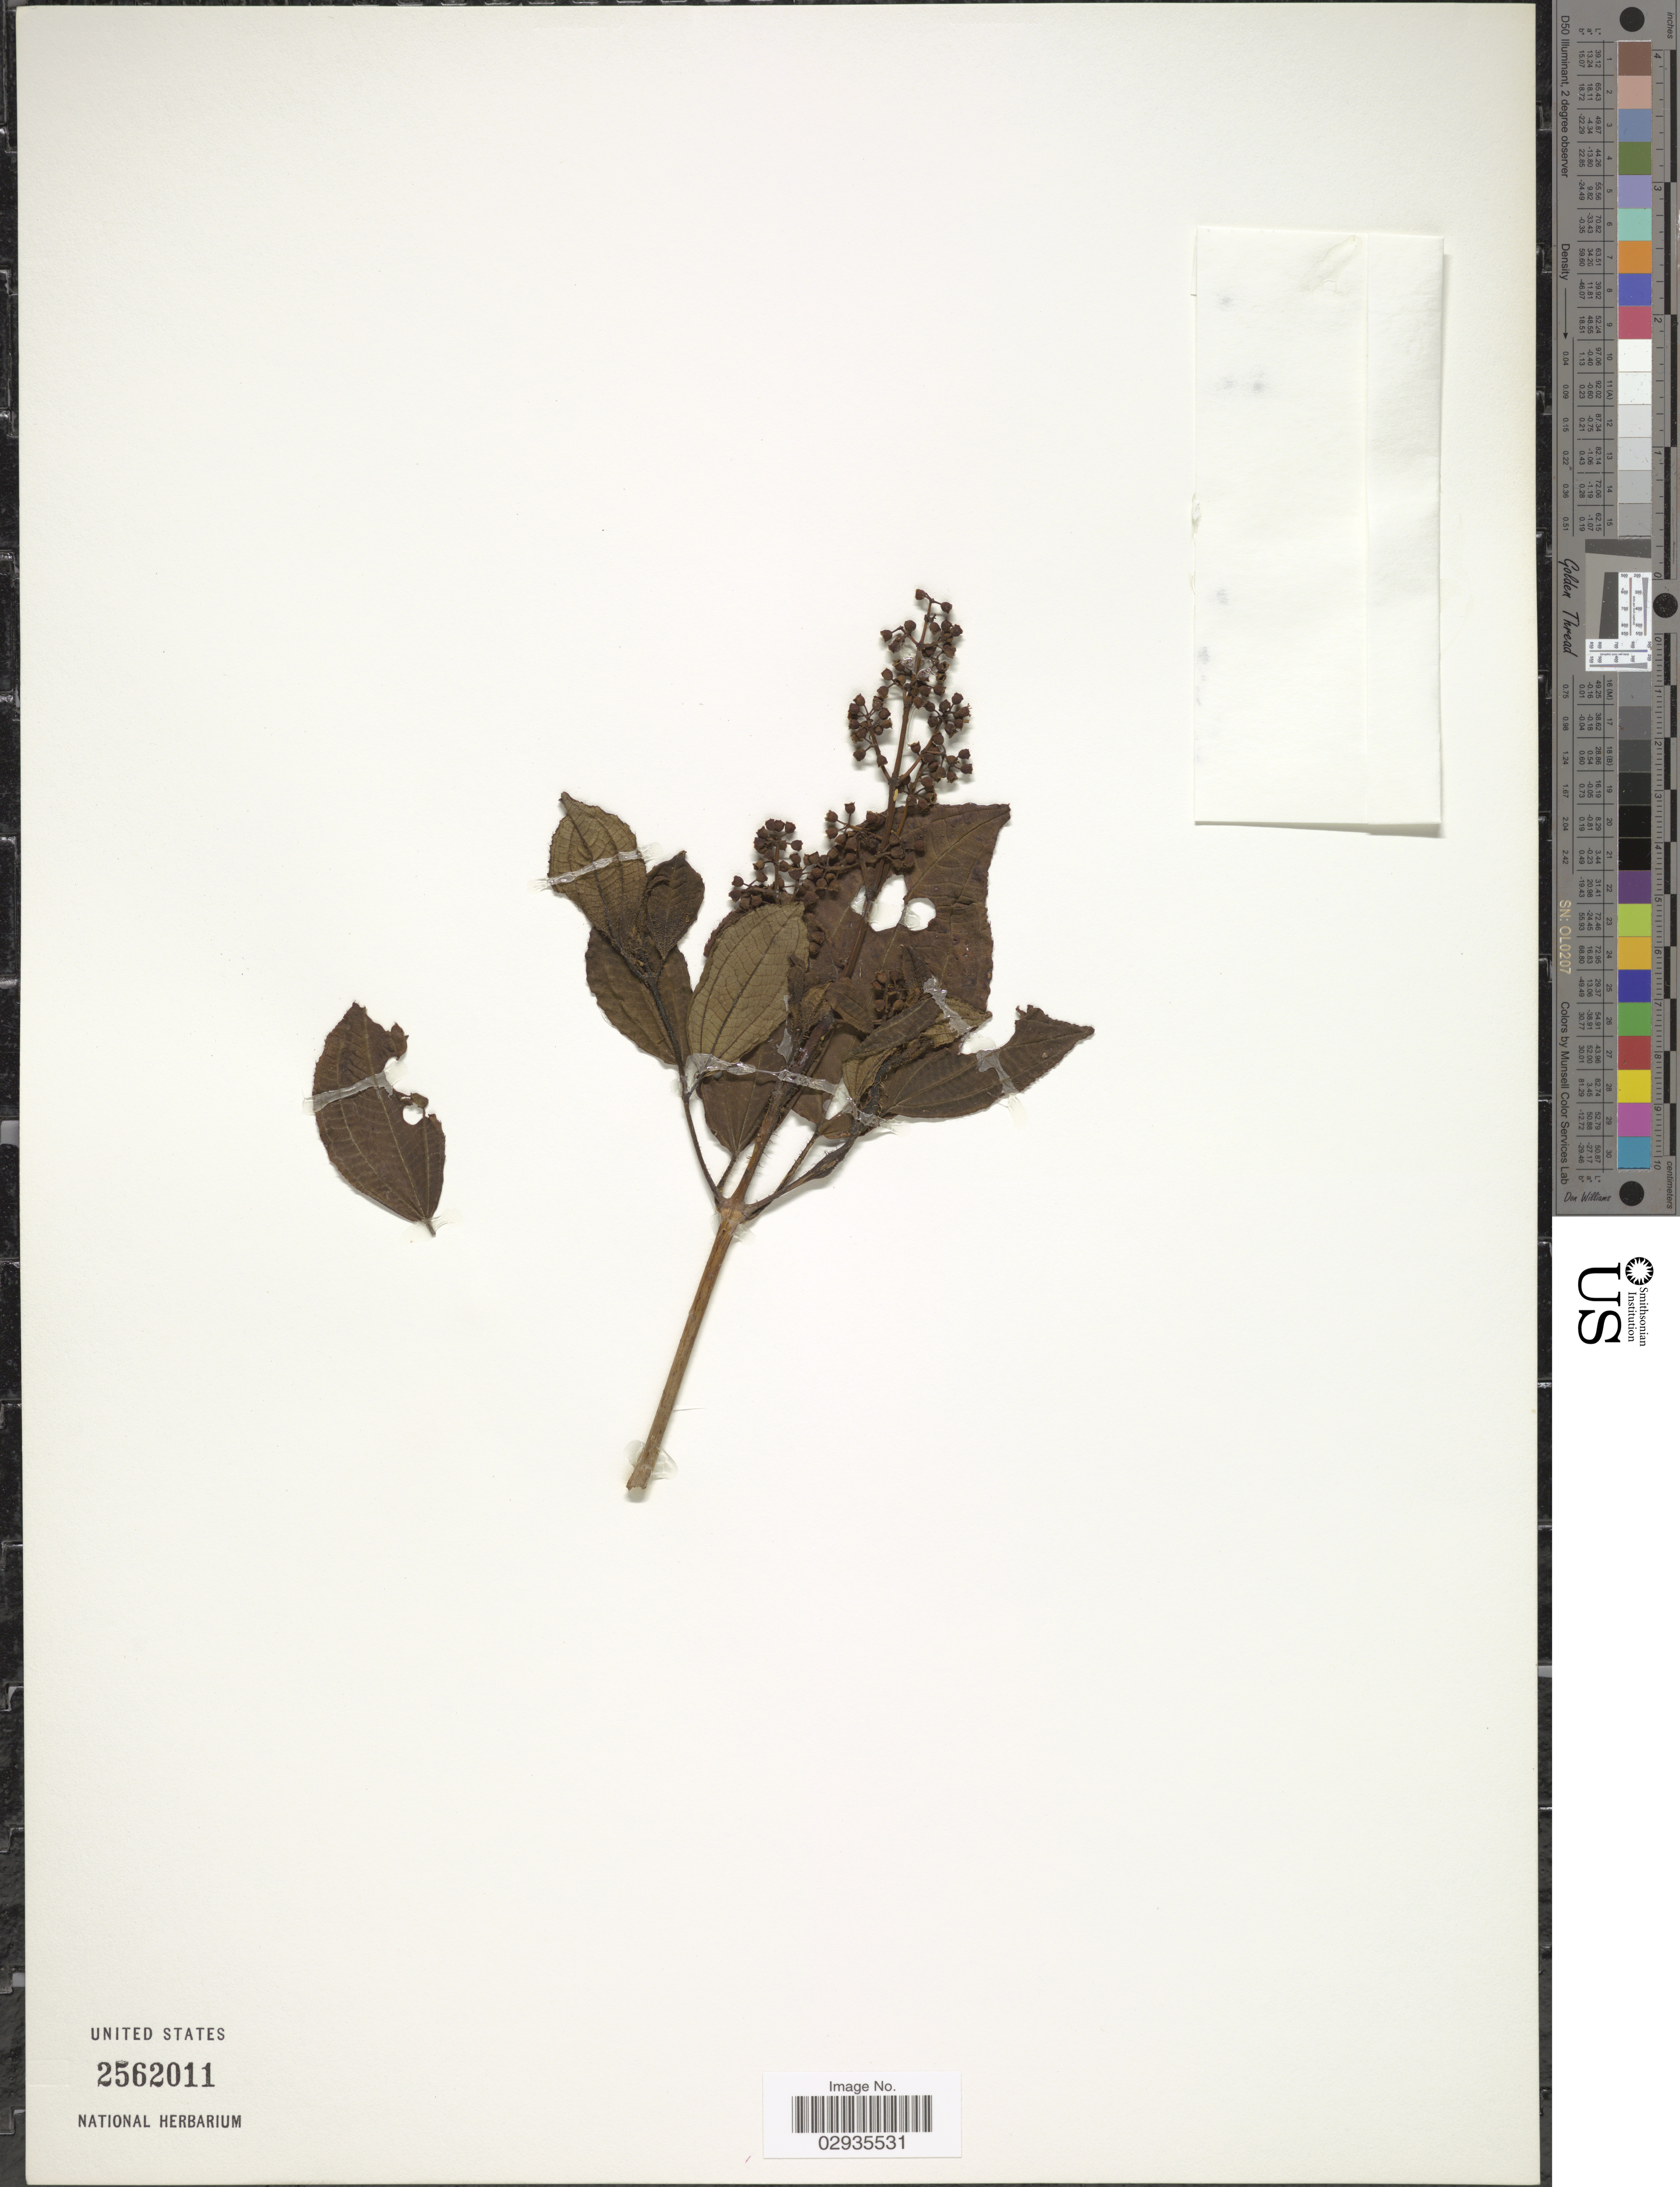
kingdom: Plantae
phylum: Tracheophyta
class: Magnoliopsida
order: Myrtales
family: Melastomataceae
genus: Miconia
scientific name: Miconia sp.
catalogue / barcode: US 2562011